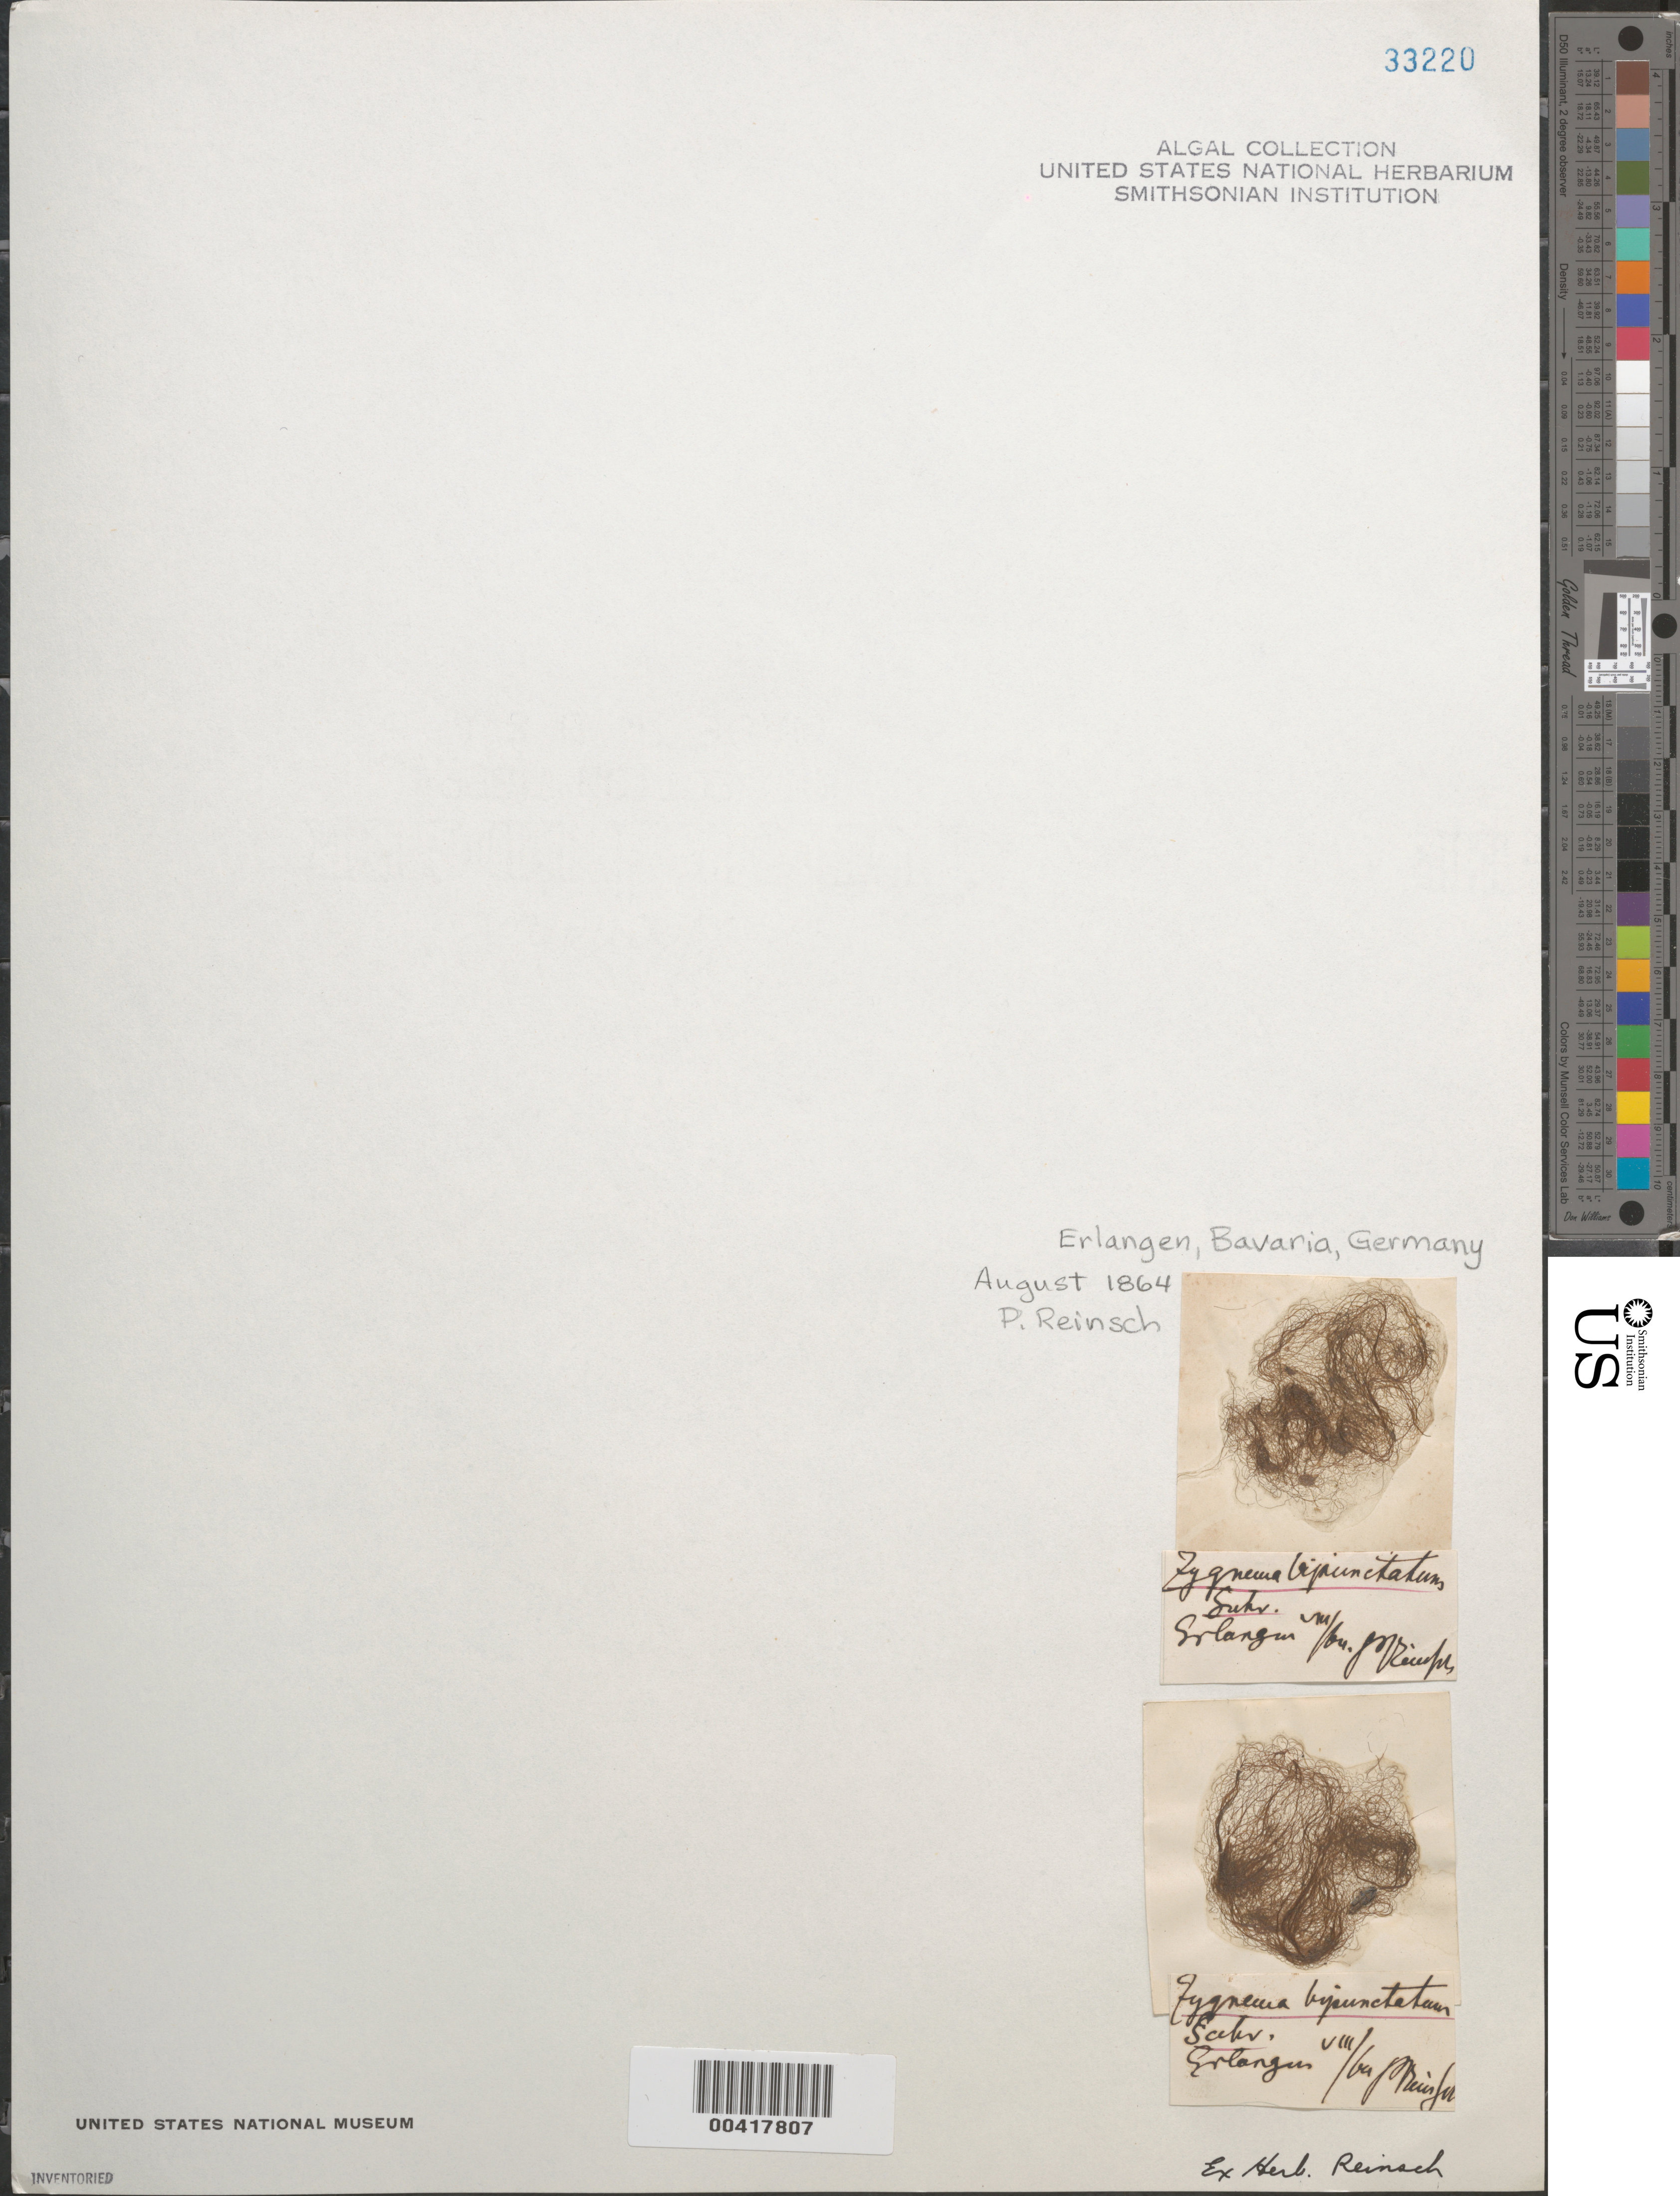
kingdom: Plantae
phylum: Charophyta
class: Zygnematophyceae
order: Zygnematales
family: Zygnemataceae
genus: Zygnema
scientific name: Zygnema bipunctatum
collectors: P. F. Reinsch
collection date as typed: Aug 1864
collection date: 1864-08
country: Germany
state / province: Bayern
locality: Erlangen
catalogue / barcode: US 33220